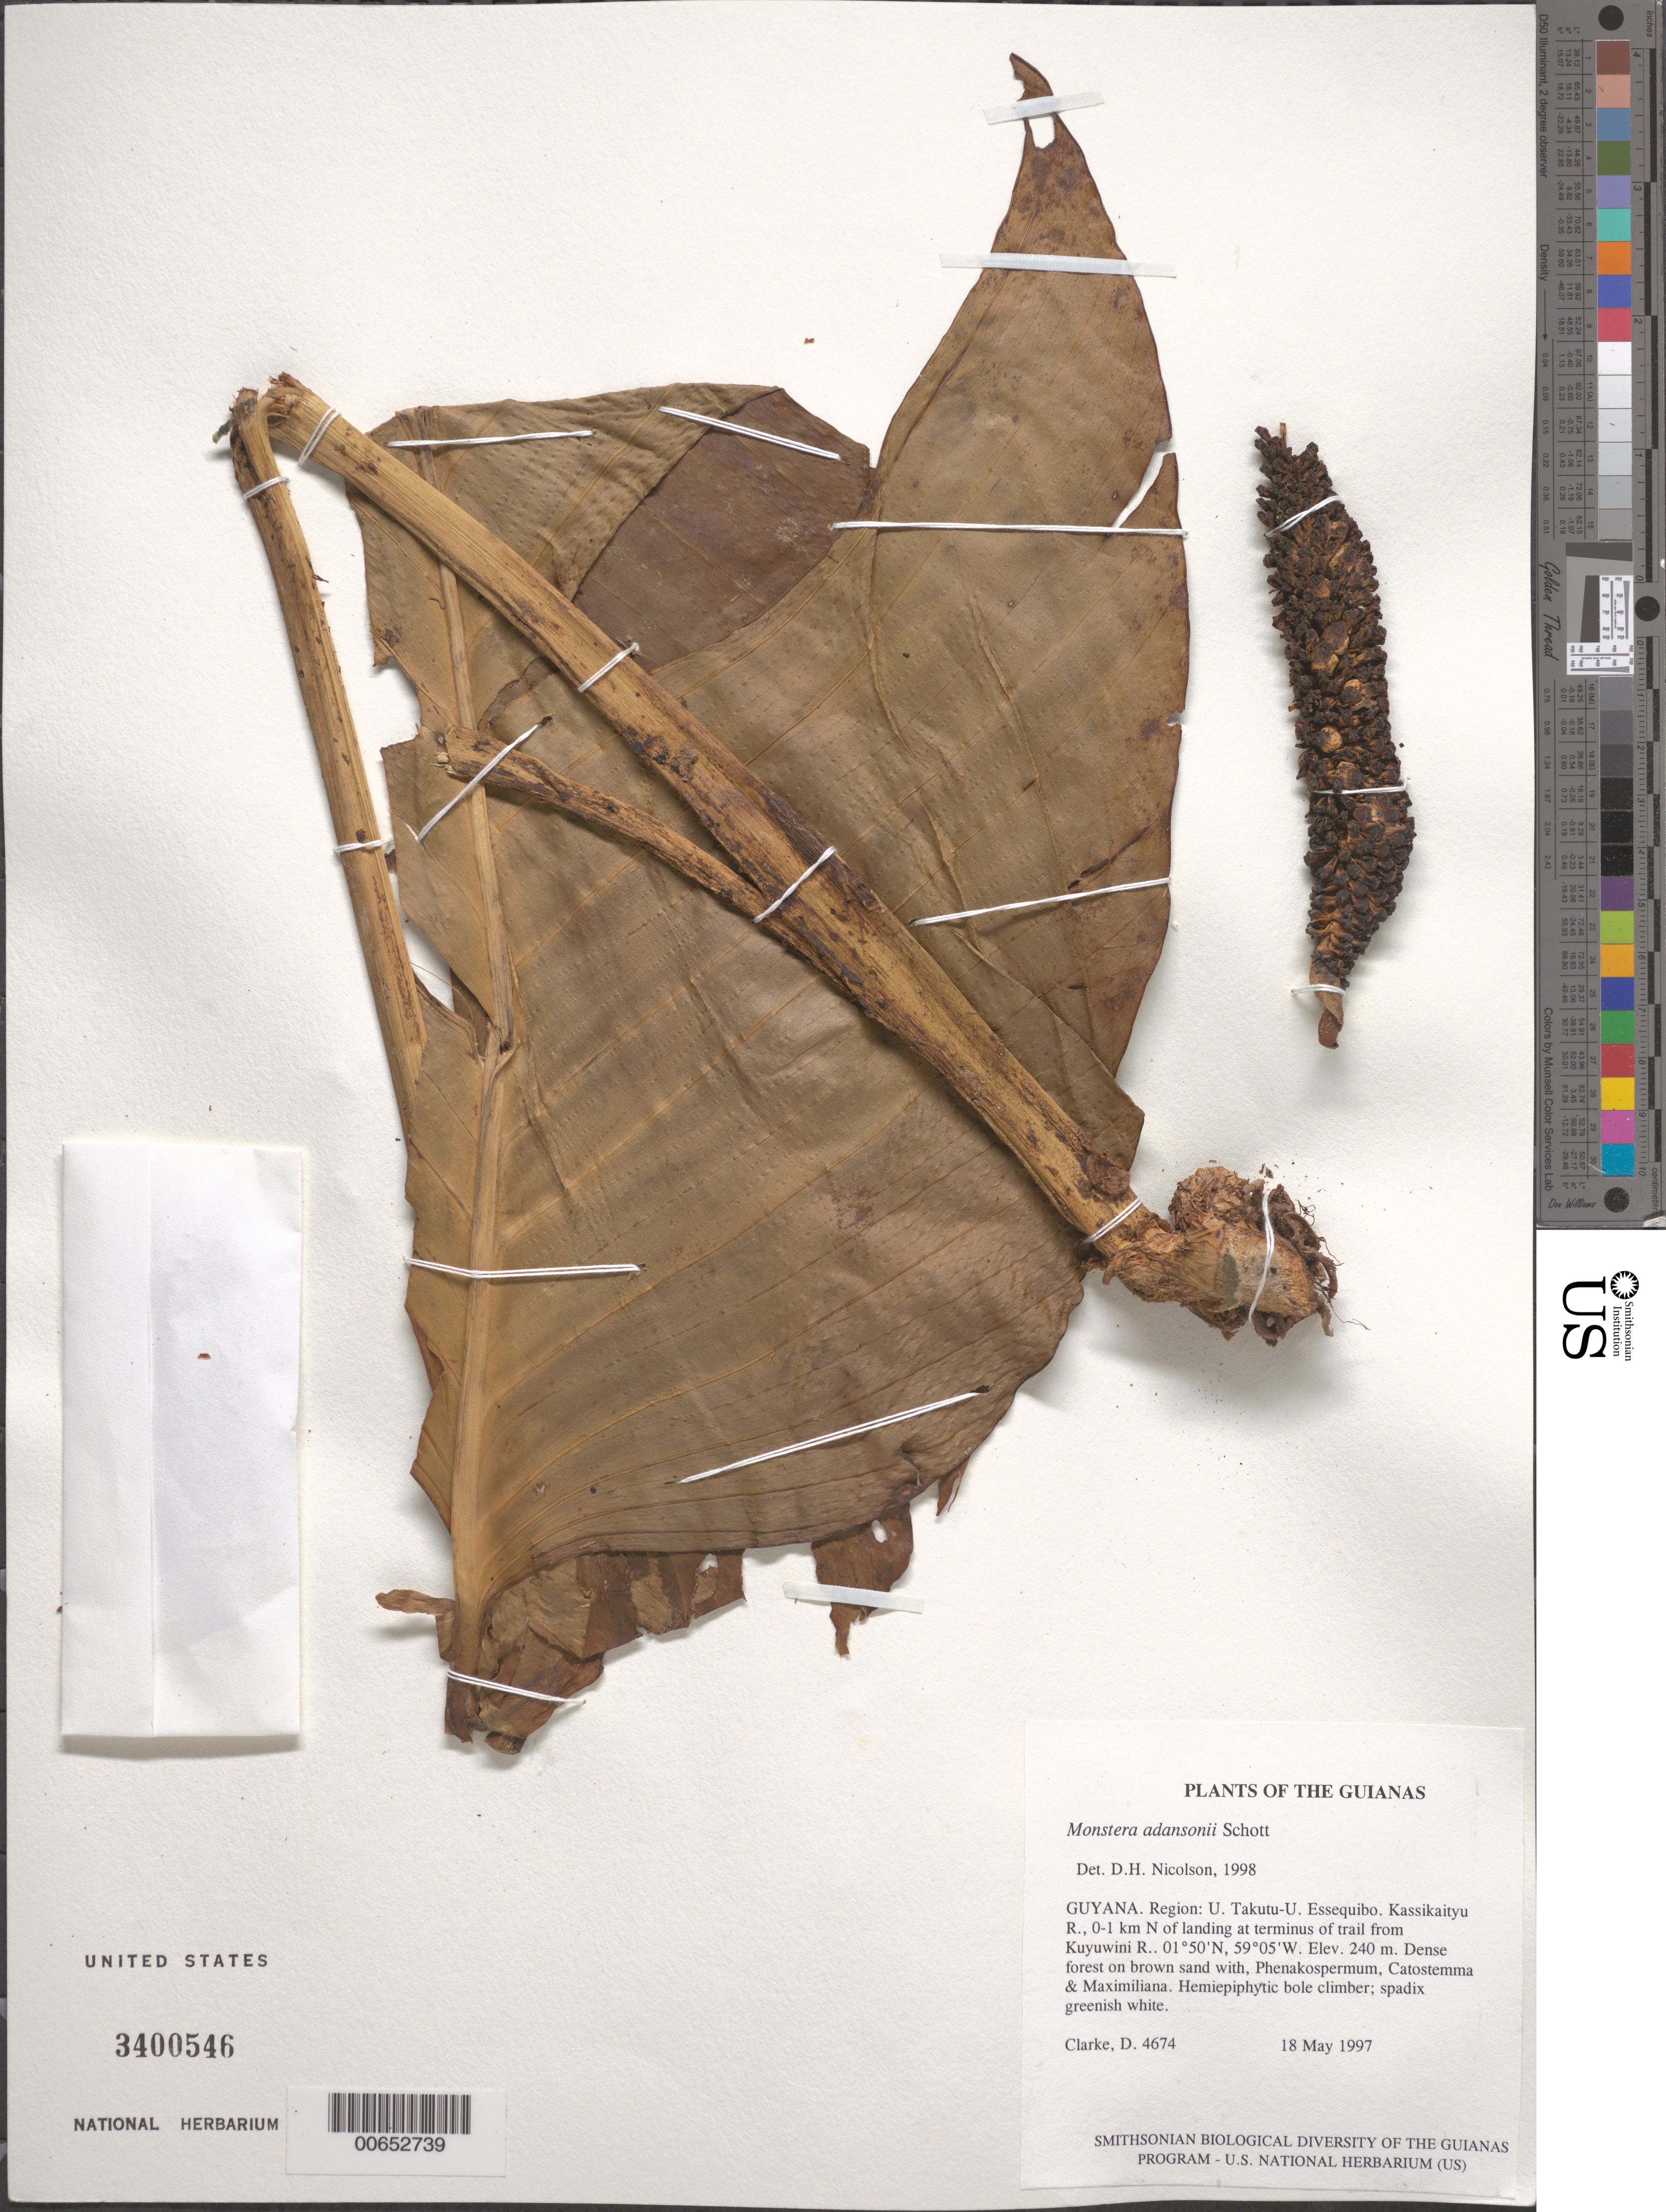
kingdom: Plantae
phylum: Tracheophyta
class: Liliopsida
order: Alismatales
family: Araceae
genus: Monstera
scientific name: Monstera adansonii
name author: Schott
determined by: Nicolson, Dan H.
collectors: H. D. Clarke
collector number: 4674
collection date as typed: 18 May 1997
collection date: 1997-05-18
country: Guyana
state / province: U. Takutu-U. Essequibo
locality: Kassikaityu R., 0-1 km N of landing at terminus of trail from Kuyuwini R.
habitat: Dense forest on brown sand with, Phenakospermum, Catostemma & Maximiliana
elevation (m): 240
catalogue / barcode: US 3400546